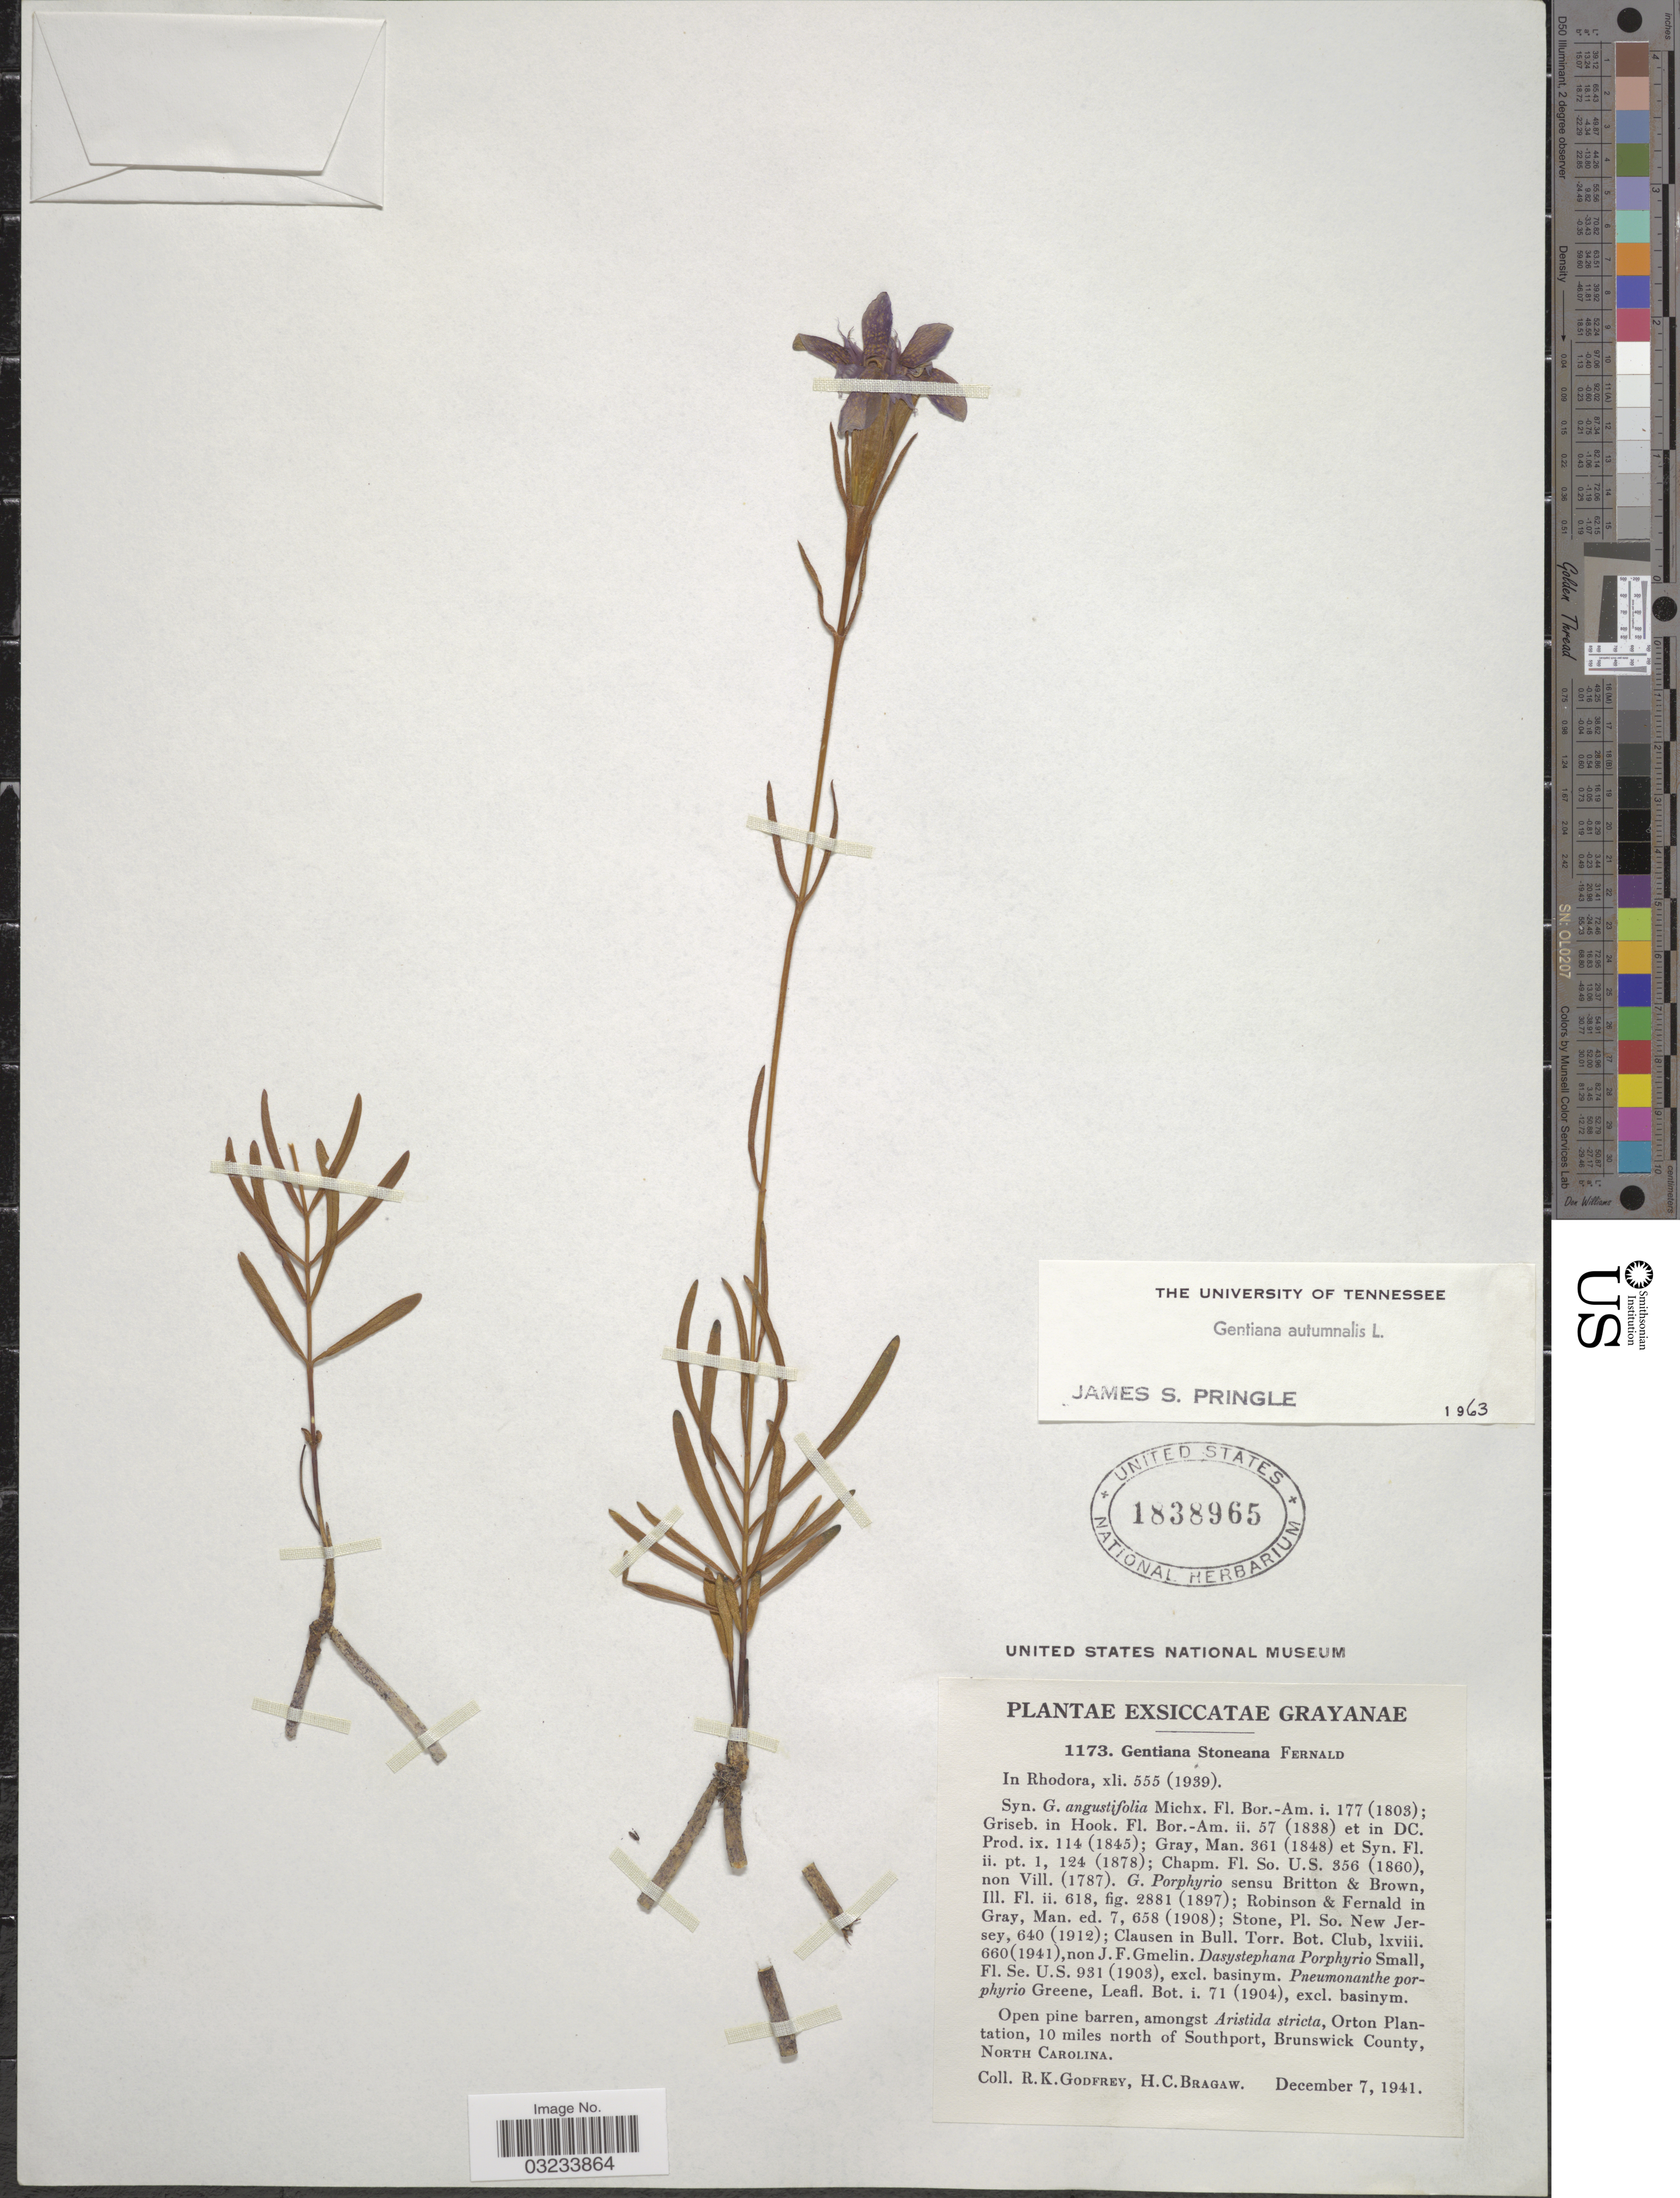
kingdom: Plantae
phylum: Tracheophyta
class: Magnoliopsida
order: Gentianales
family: Gentianaceae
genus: Gentiana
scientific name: Gentiana autumnalis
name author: L.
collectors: R. K. Godfrey & H. Bragaw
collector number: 1173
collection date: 1941-12-07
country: United States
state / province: North Carolina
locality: Grayanae, Orton Plantation, 10 miles north of Southport, Brunswick County.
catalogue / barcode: US 1838965